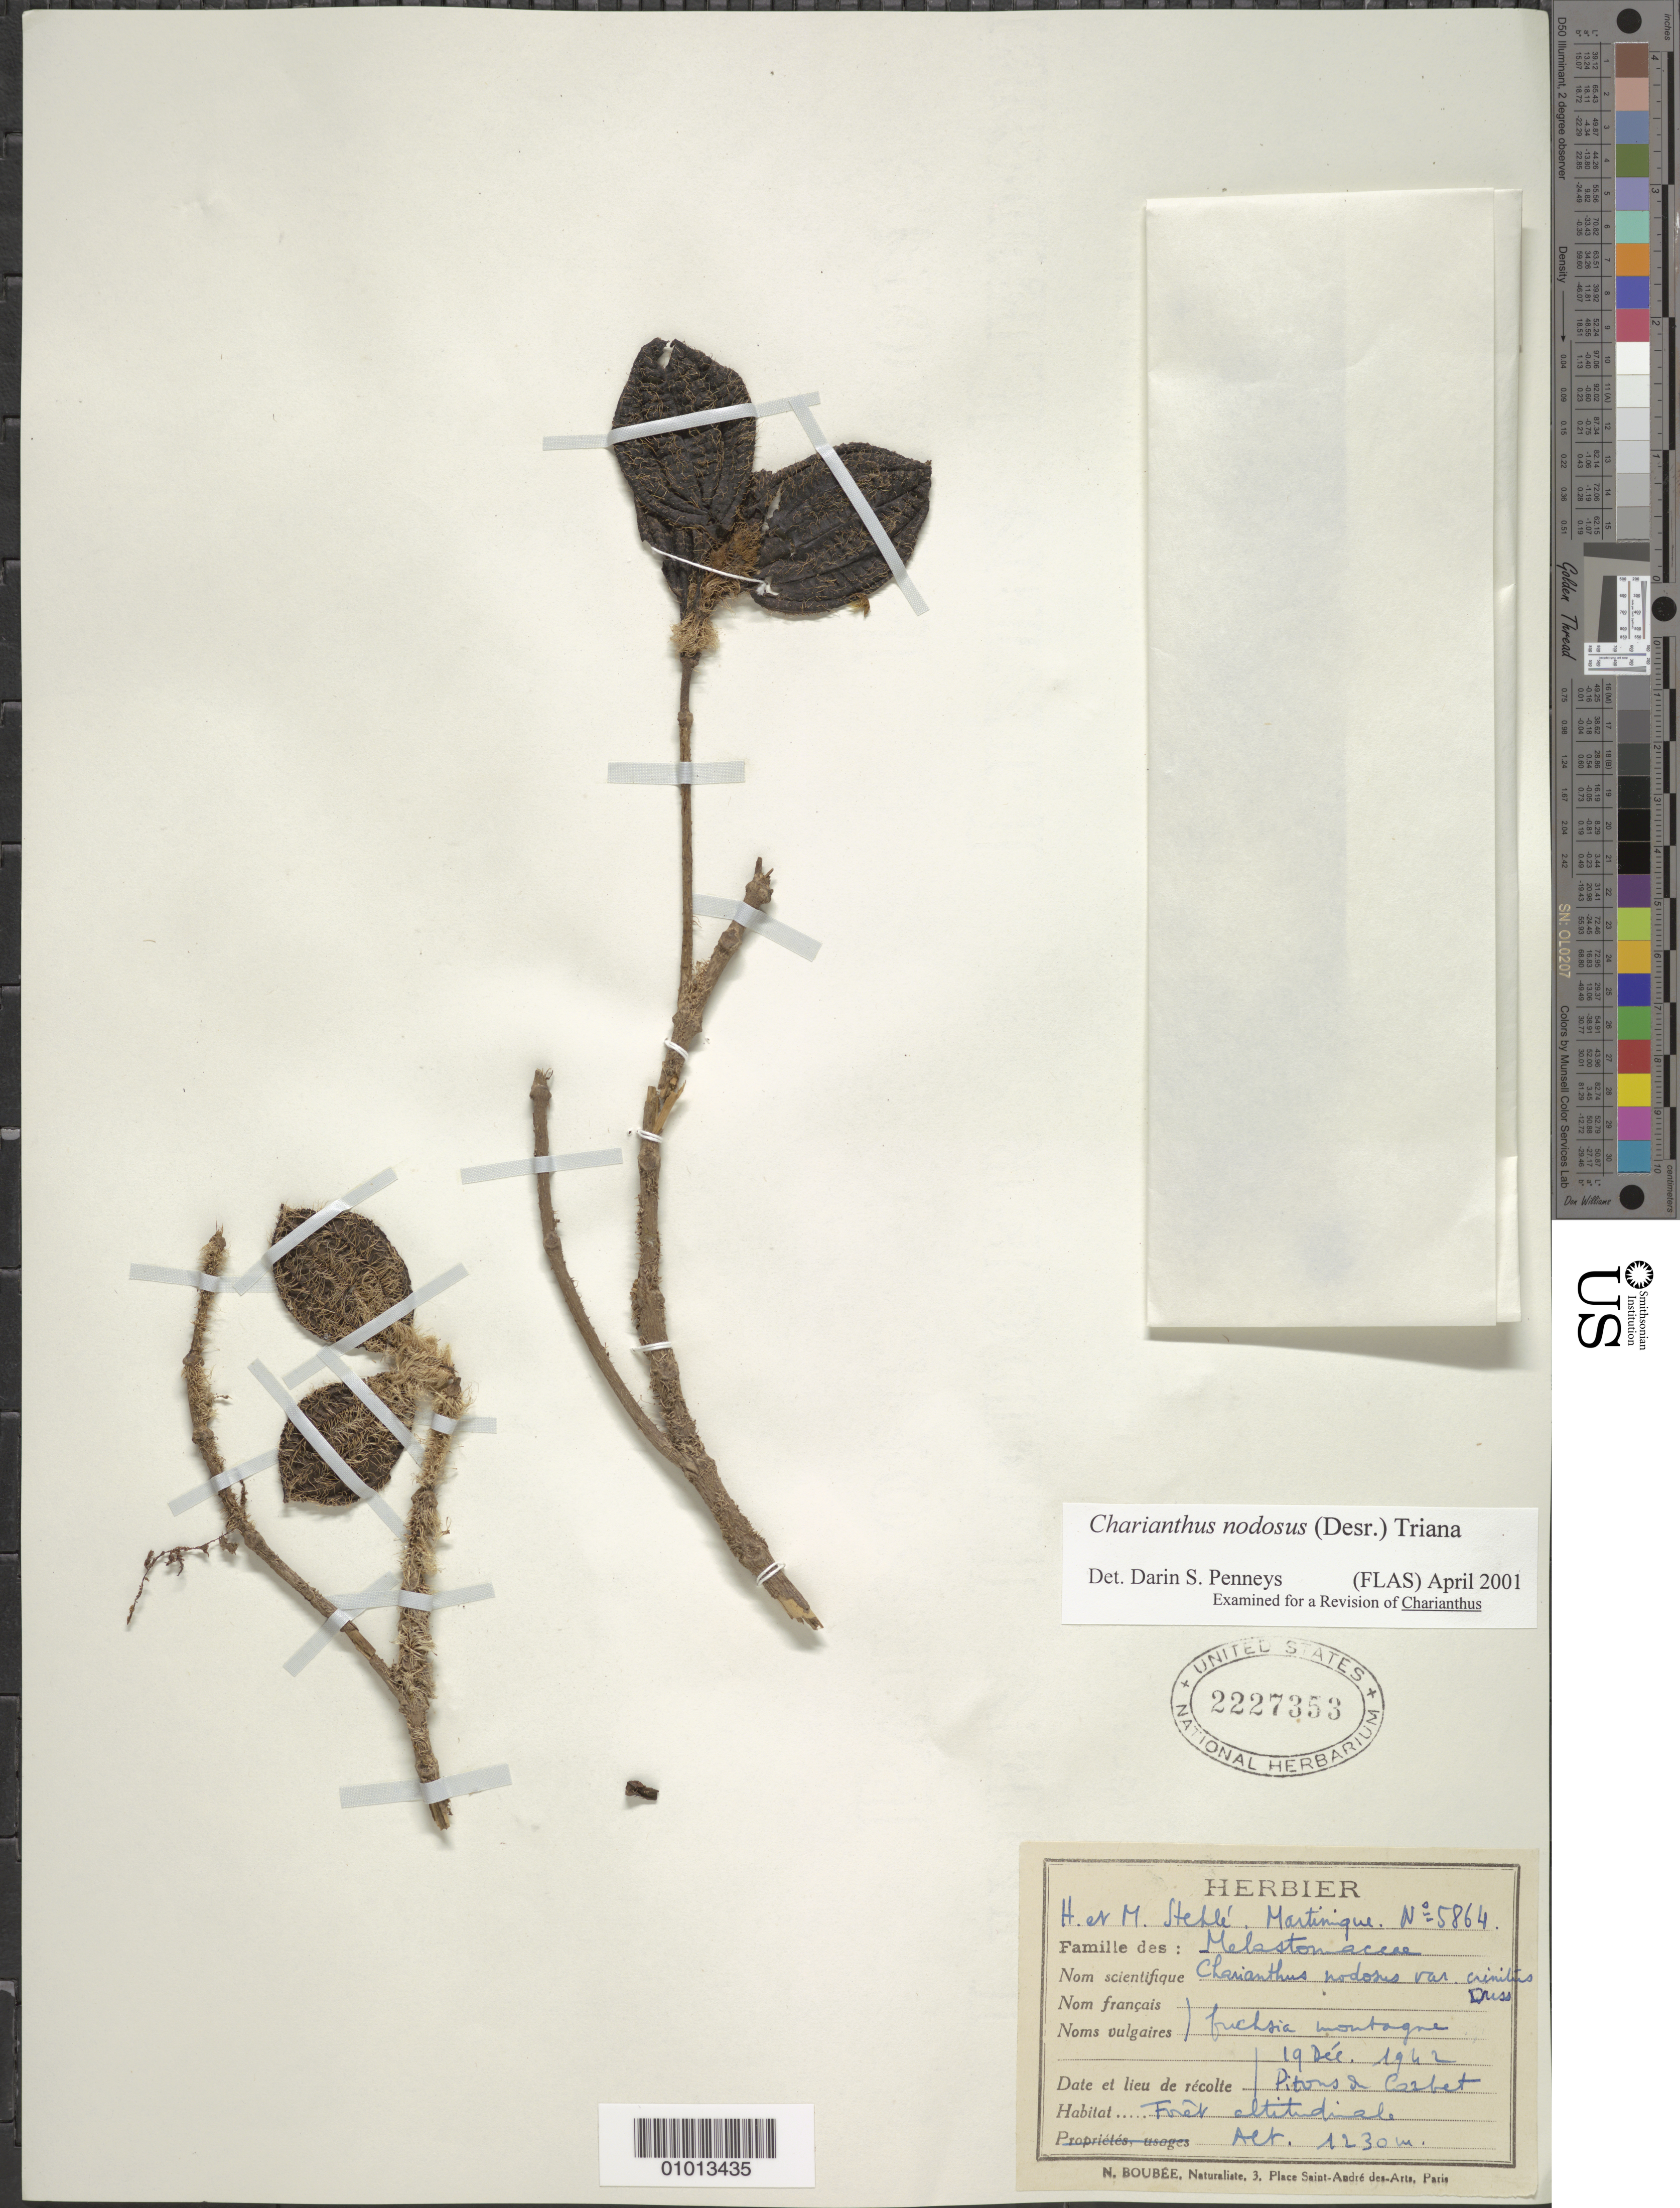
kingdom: Plantae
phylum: Tracheophyta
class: Magnoliopsida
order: Myrtales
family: Melastomataceae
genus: Charianthus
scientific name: Charianthus nodosus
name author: (Desr.) Triana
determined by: Penneys, D. S.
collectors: H. Stehlé & M. Stehlé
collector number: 5864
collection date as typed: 19 Dec 1942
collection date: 1942-12-19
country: Martinique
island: Martinique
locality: Pitons du Carbet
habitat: Forêt altitudinale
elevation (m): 1230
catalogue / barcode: US 2227353